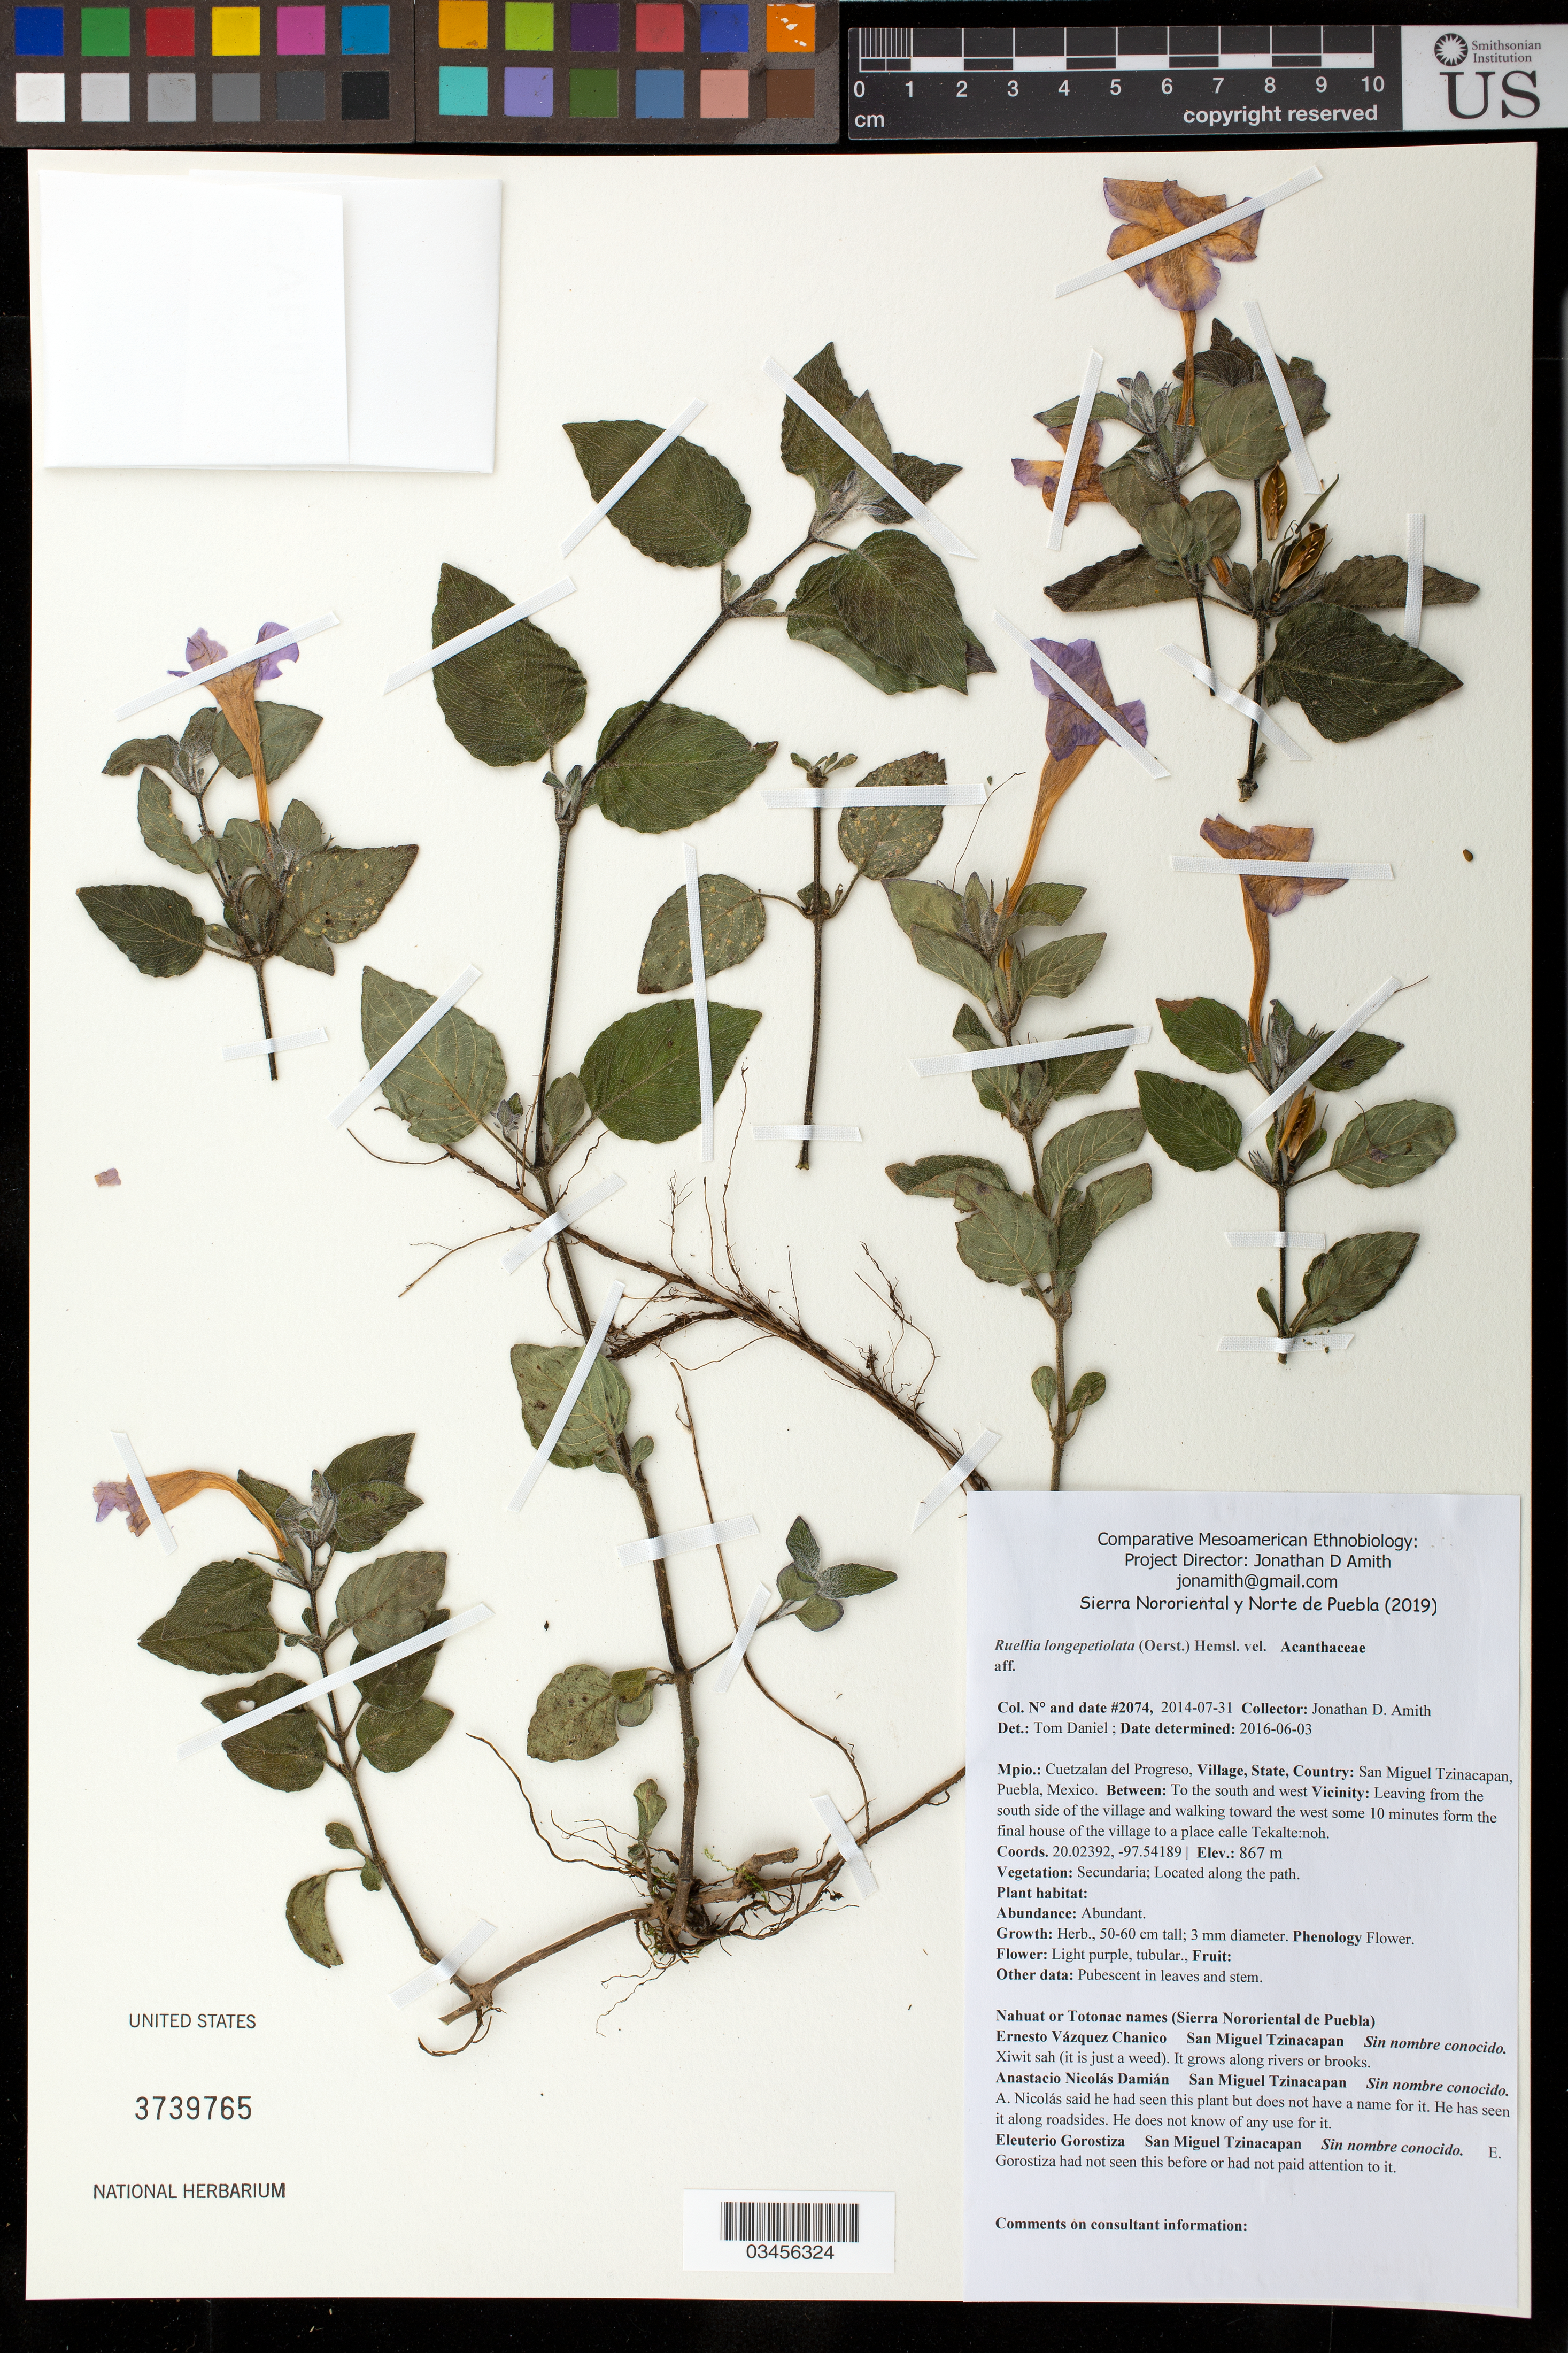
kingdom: Plantae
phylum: Tracheophyta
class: Magnoliopsida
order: Lamiales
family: Acanthaceae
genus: Ruellia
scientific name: Ruellia longepetiolata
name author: (Oerst.) Hemsl.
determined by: Daniel, T.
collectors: J. D. Amith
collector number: JDA_02074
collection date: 2014-07-31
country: México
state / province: Puebla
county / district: Cuetzalan del Progreso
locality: PUEBLO: San Miguel Tzinacapan; LOCALIDAD EXACTA: Leaving from the south side of the village and walking toward the west some 10 minutes from the final house of the village to a place calle Tekalte:noh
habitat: Located along the path.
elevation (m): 867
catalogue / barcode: US 3739765